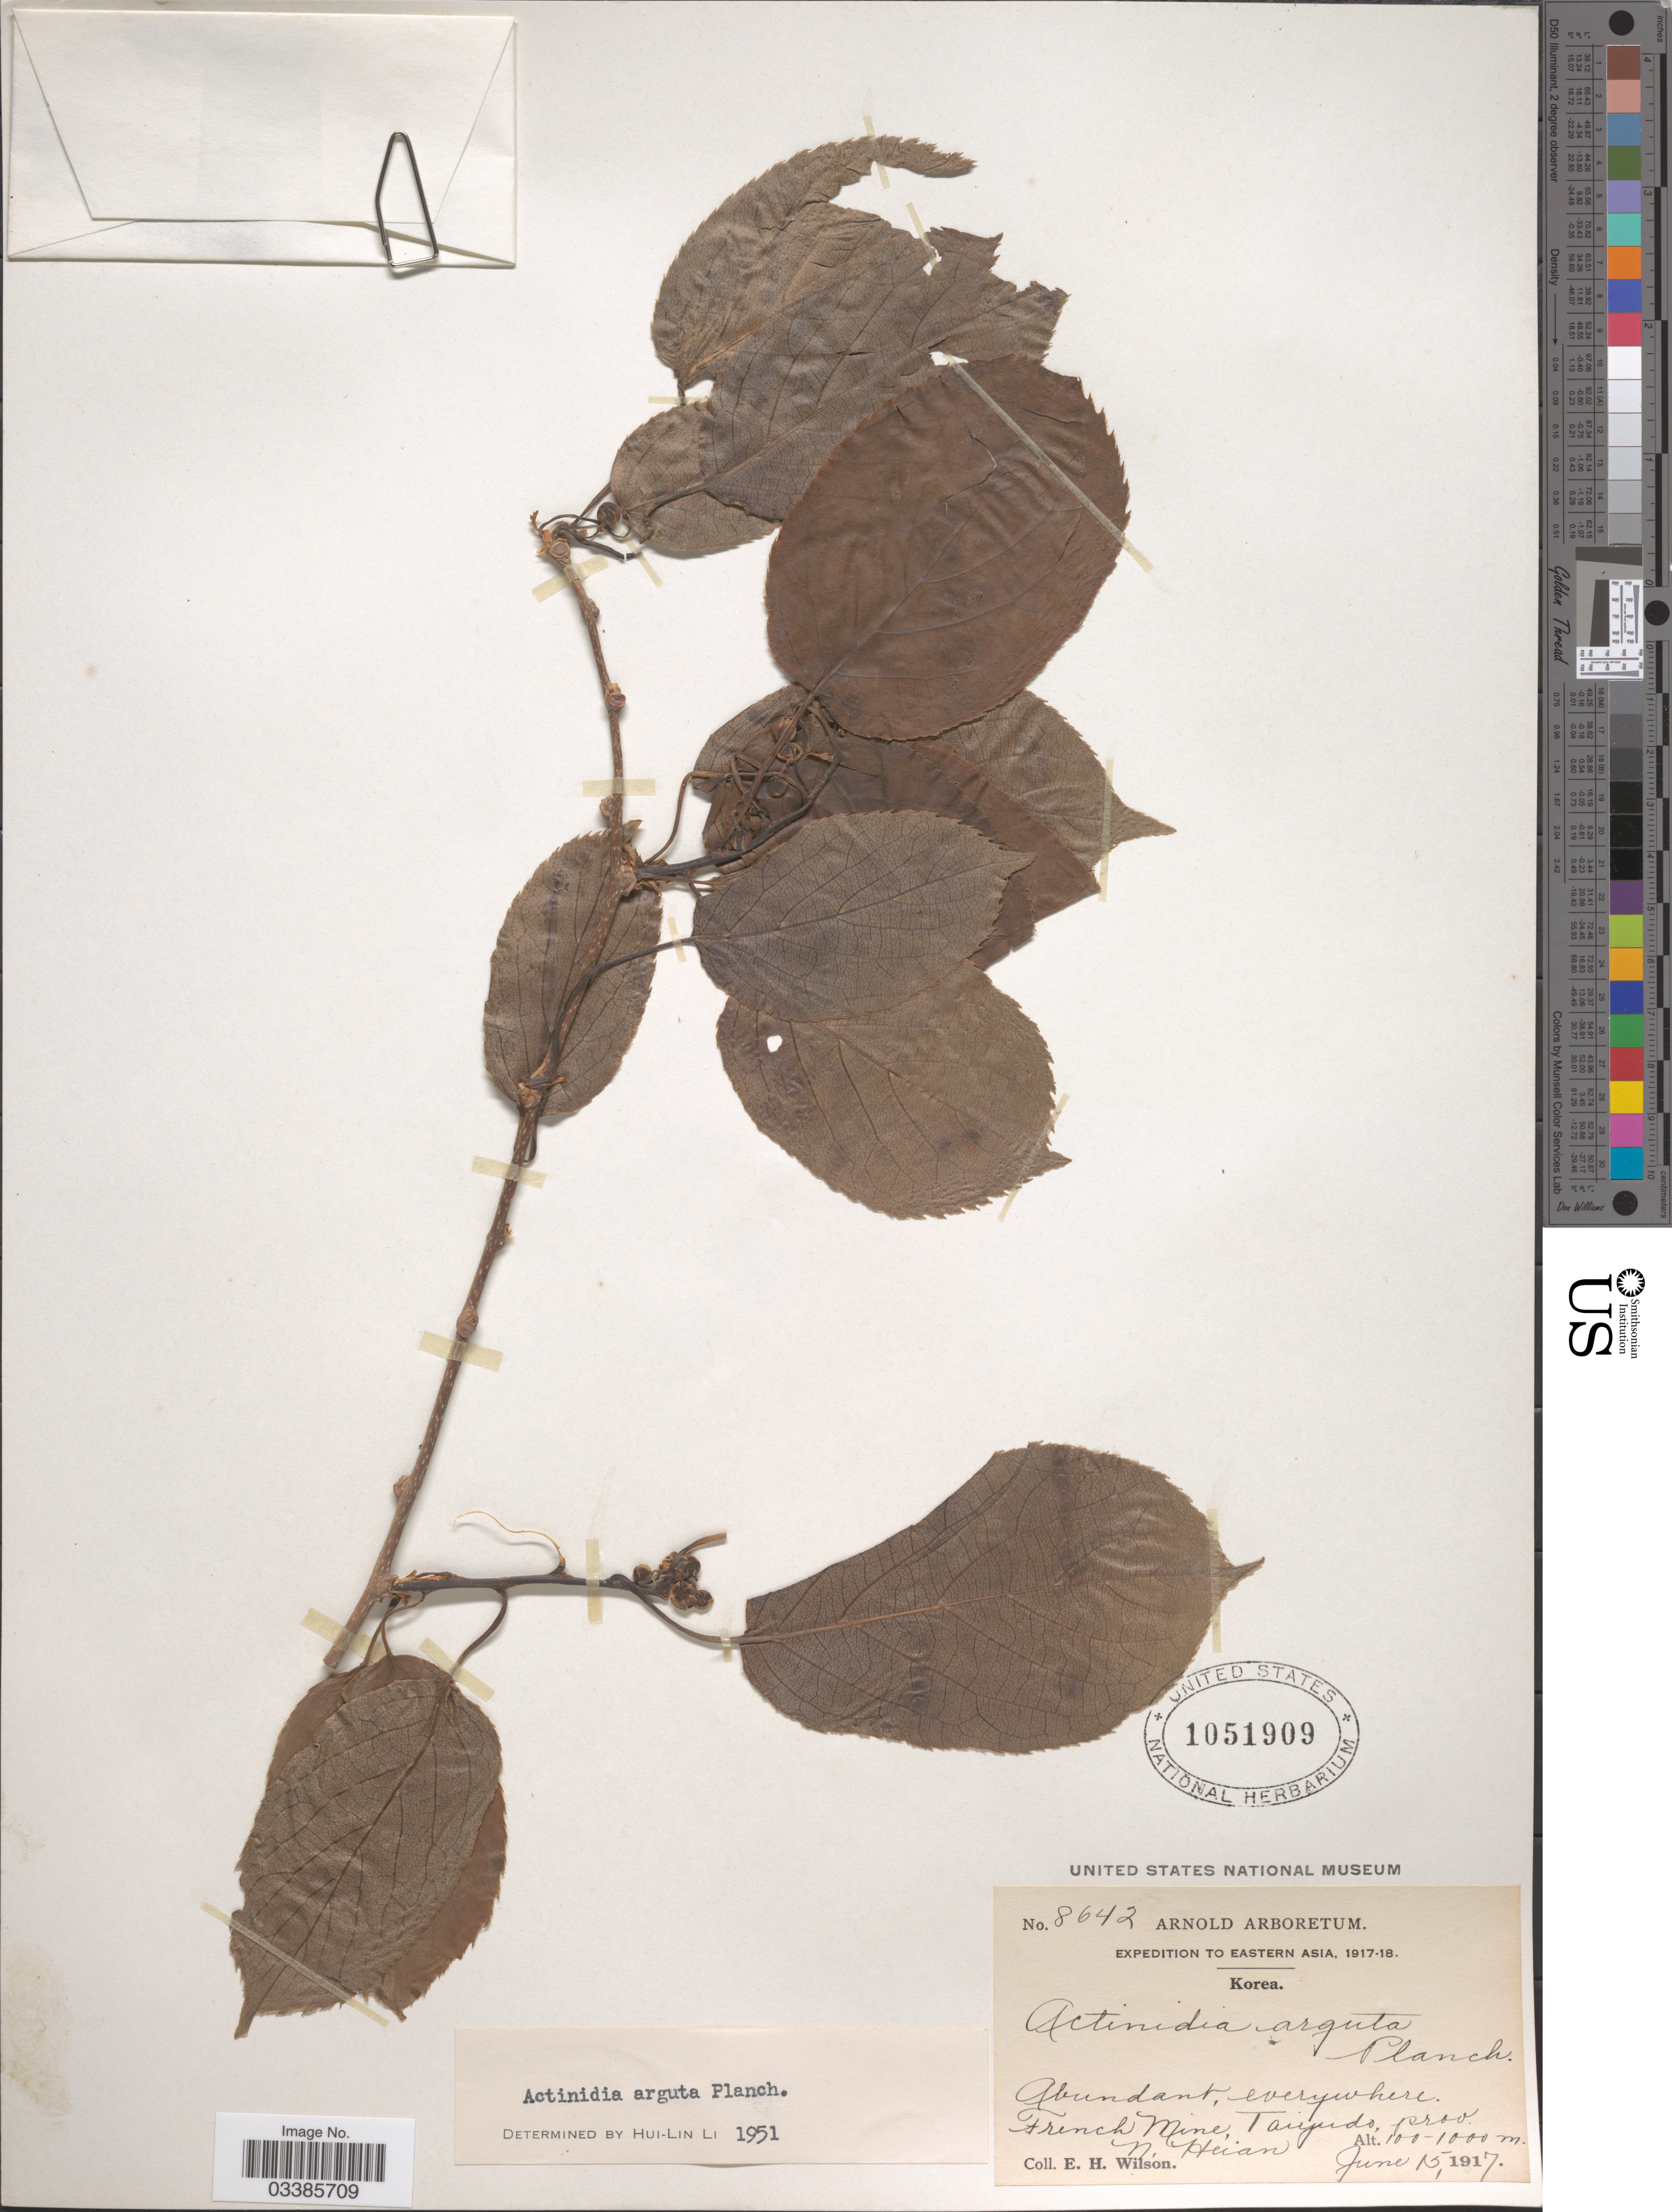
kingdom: Plantae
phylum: Tracheophyta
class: Magnoliopsida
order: Ericales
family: Actinidiaceae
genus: Actinidia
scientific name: Actinidia arguta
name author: (Siebold & Zucc.) Planch. ex Miq.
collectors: E. Wilson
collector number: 8642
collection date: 1917-06-15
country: North Korea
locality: Eastern Asia. Korea. French Mine, Taiyudo, Prov. N. Heian.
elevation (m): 100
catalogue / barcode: US 1051909